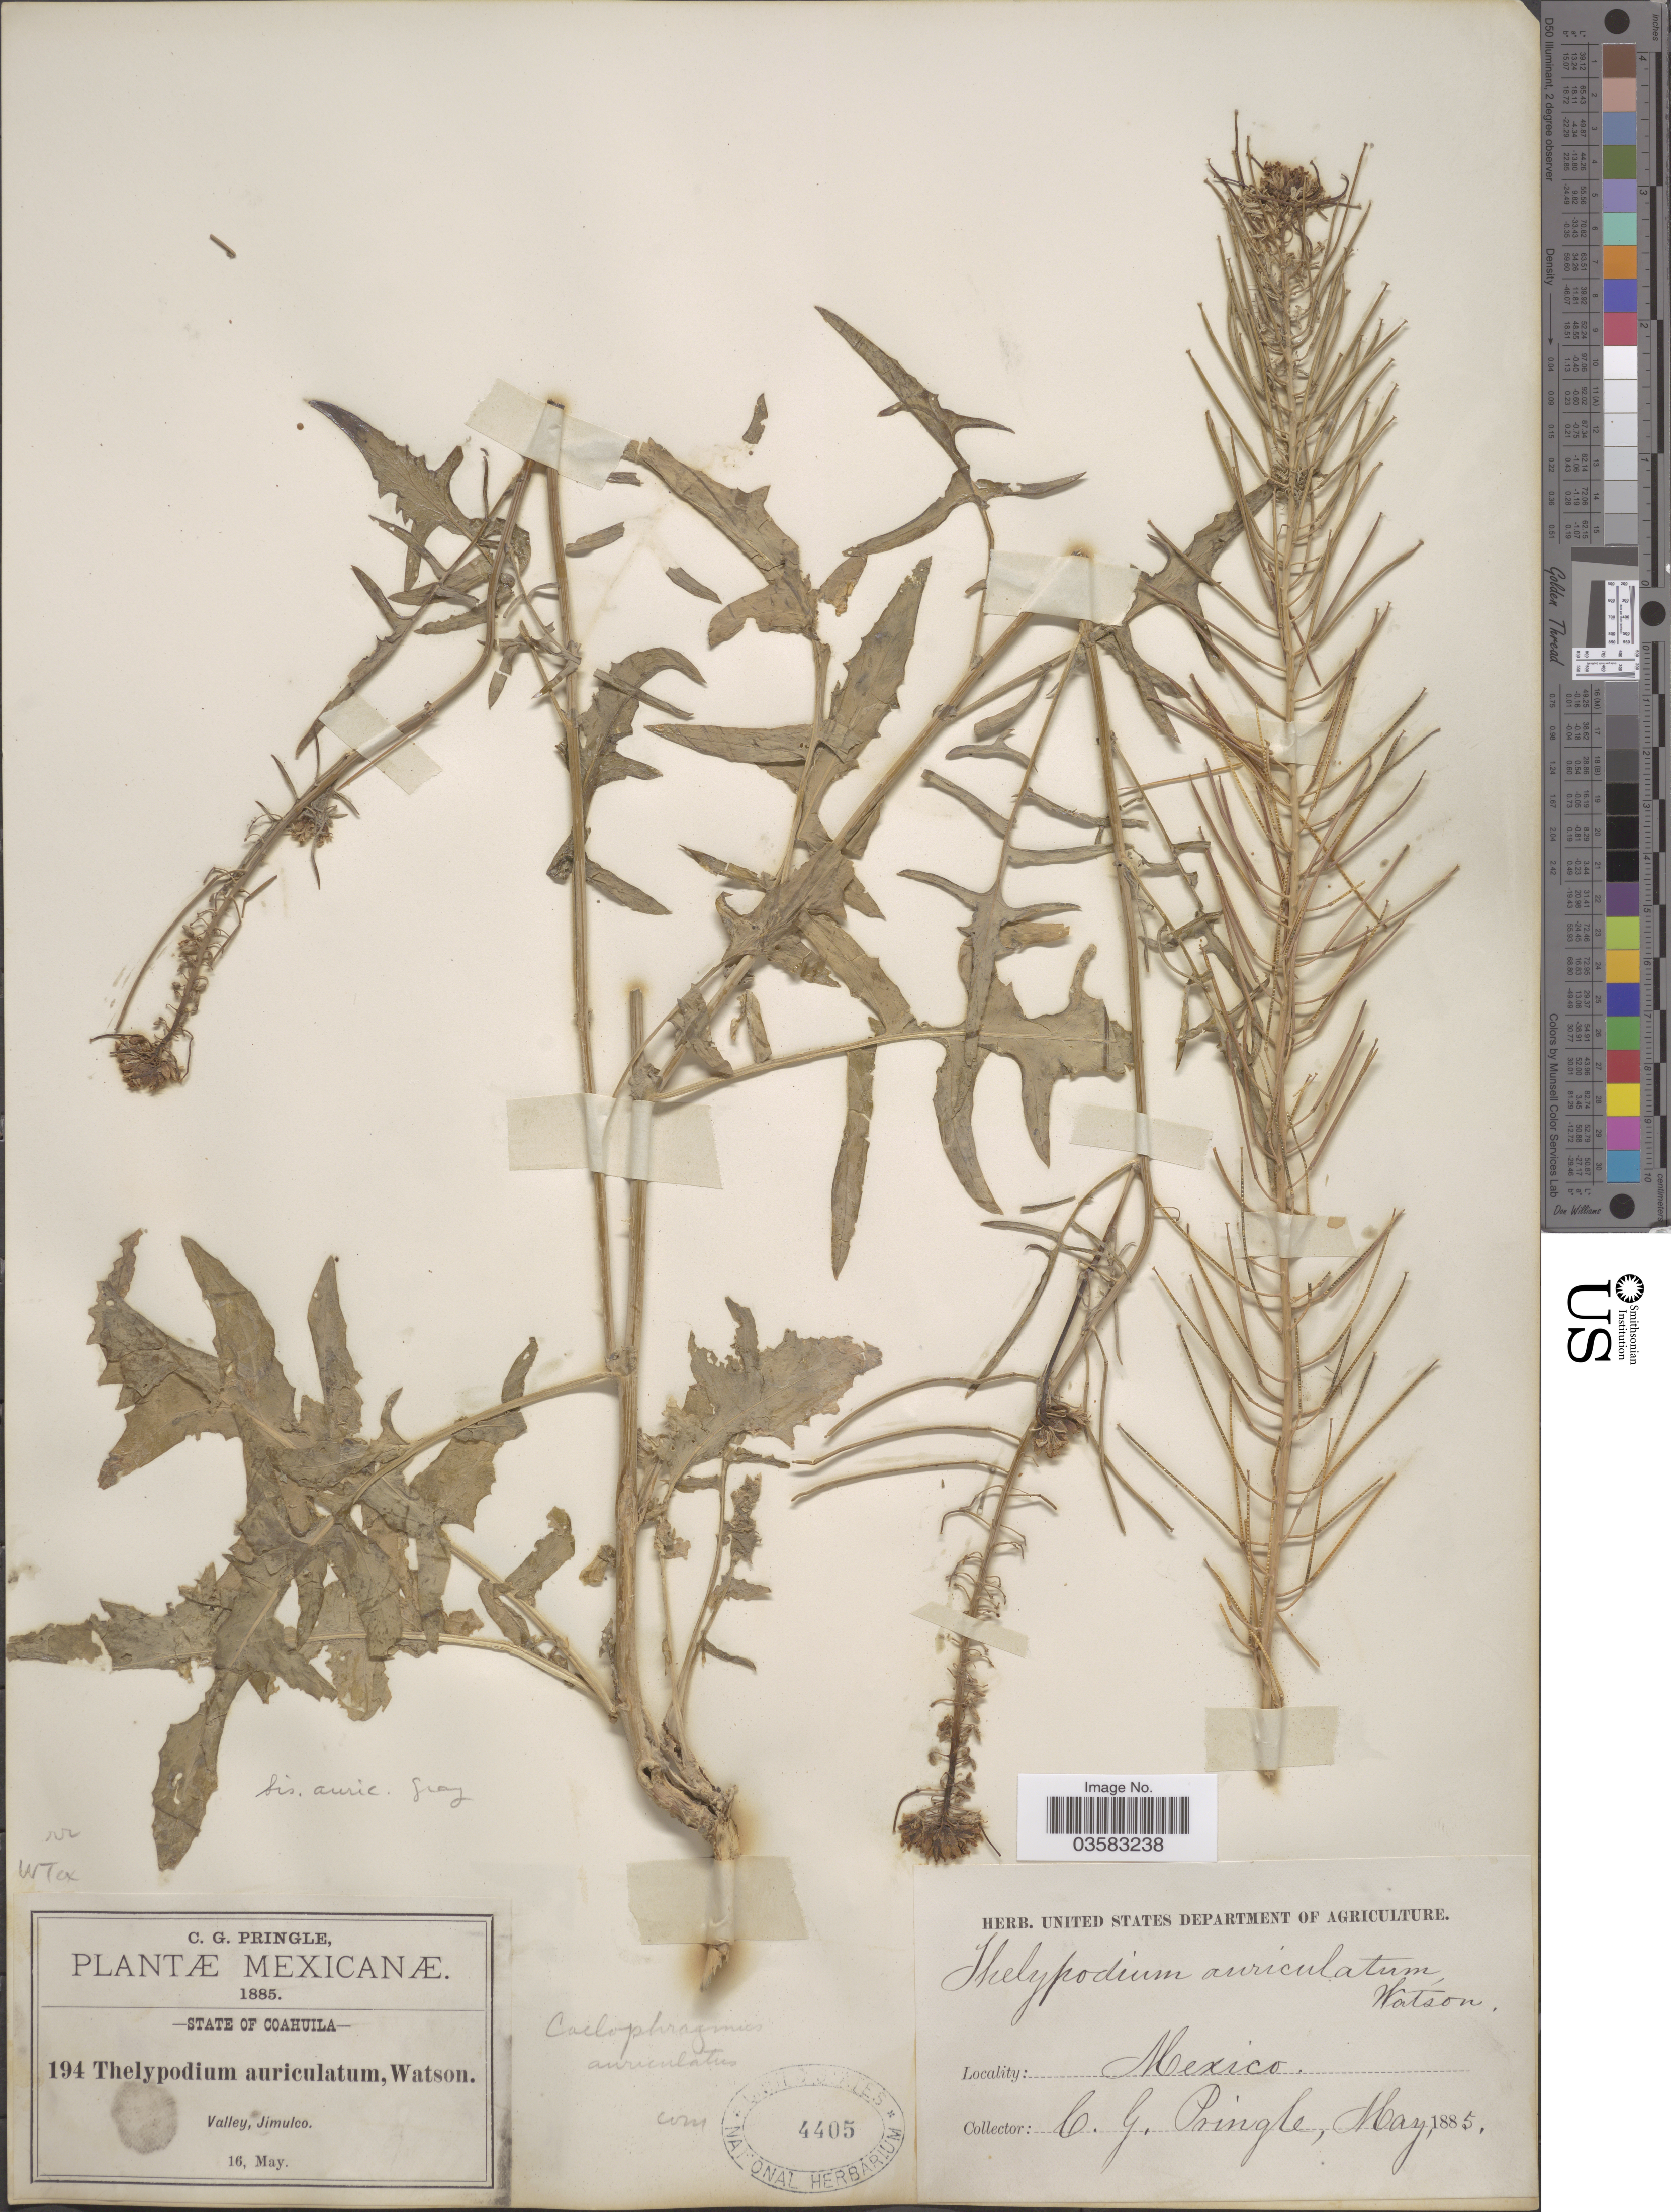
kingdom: Plantae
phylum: Tracheophyta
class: Magnoliopsida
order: Brassicales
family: Brassicaceae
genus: Sisymbrium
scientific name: Sisymbrium auriculatum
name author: A. Gray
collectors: C. G. Pringle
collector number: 194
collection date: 1885-05-16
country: Mexico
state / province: Coahuila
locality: Valley, Jimulco.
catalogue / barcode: US 4405